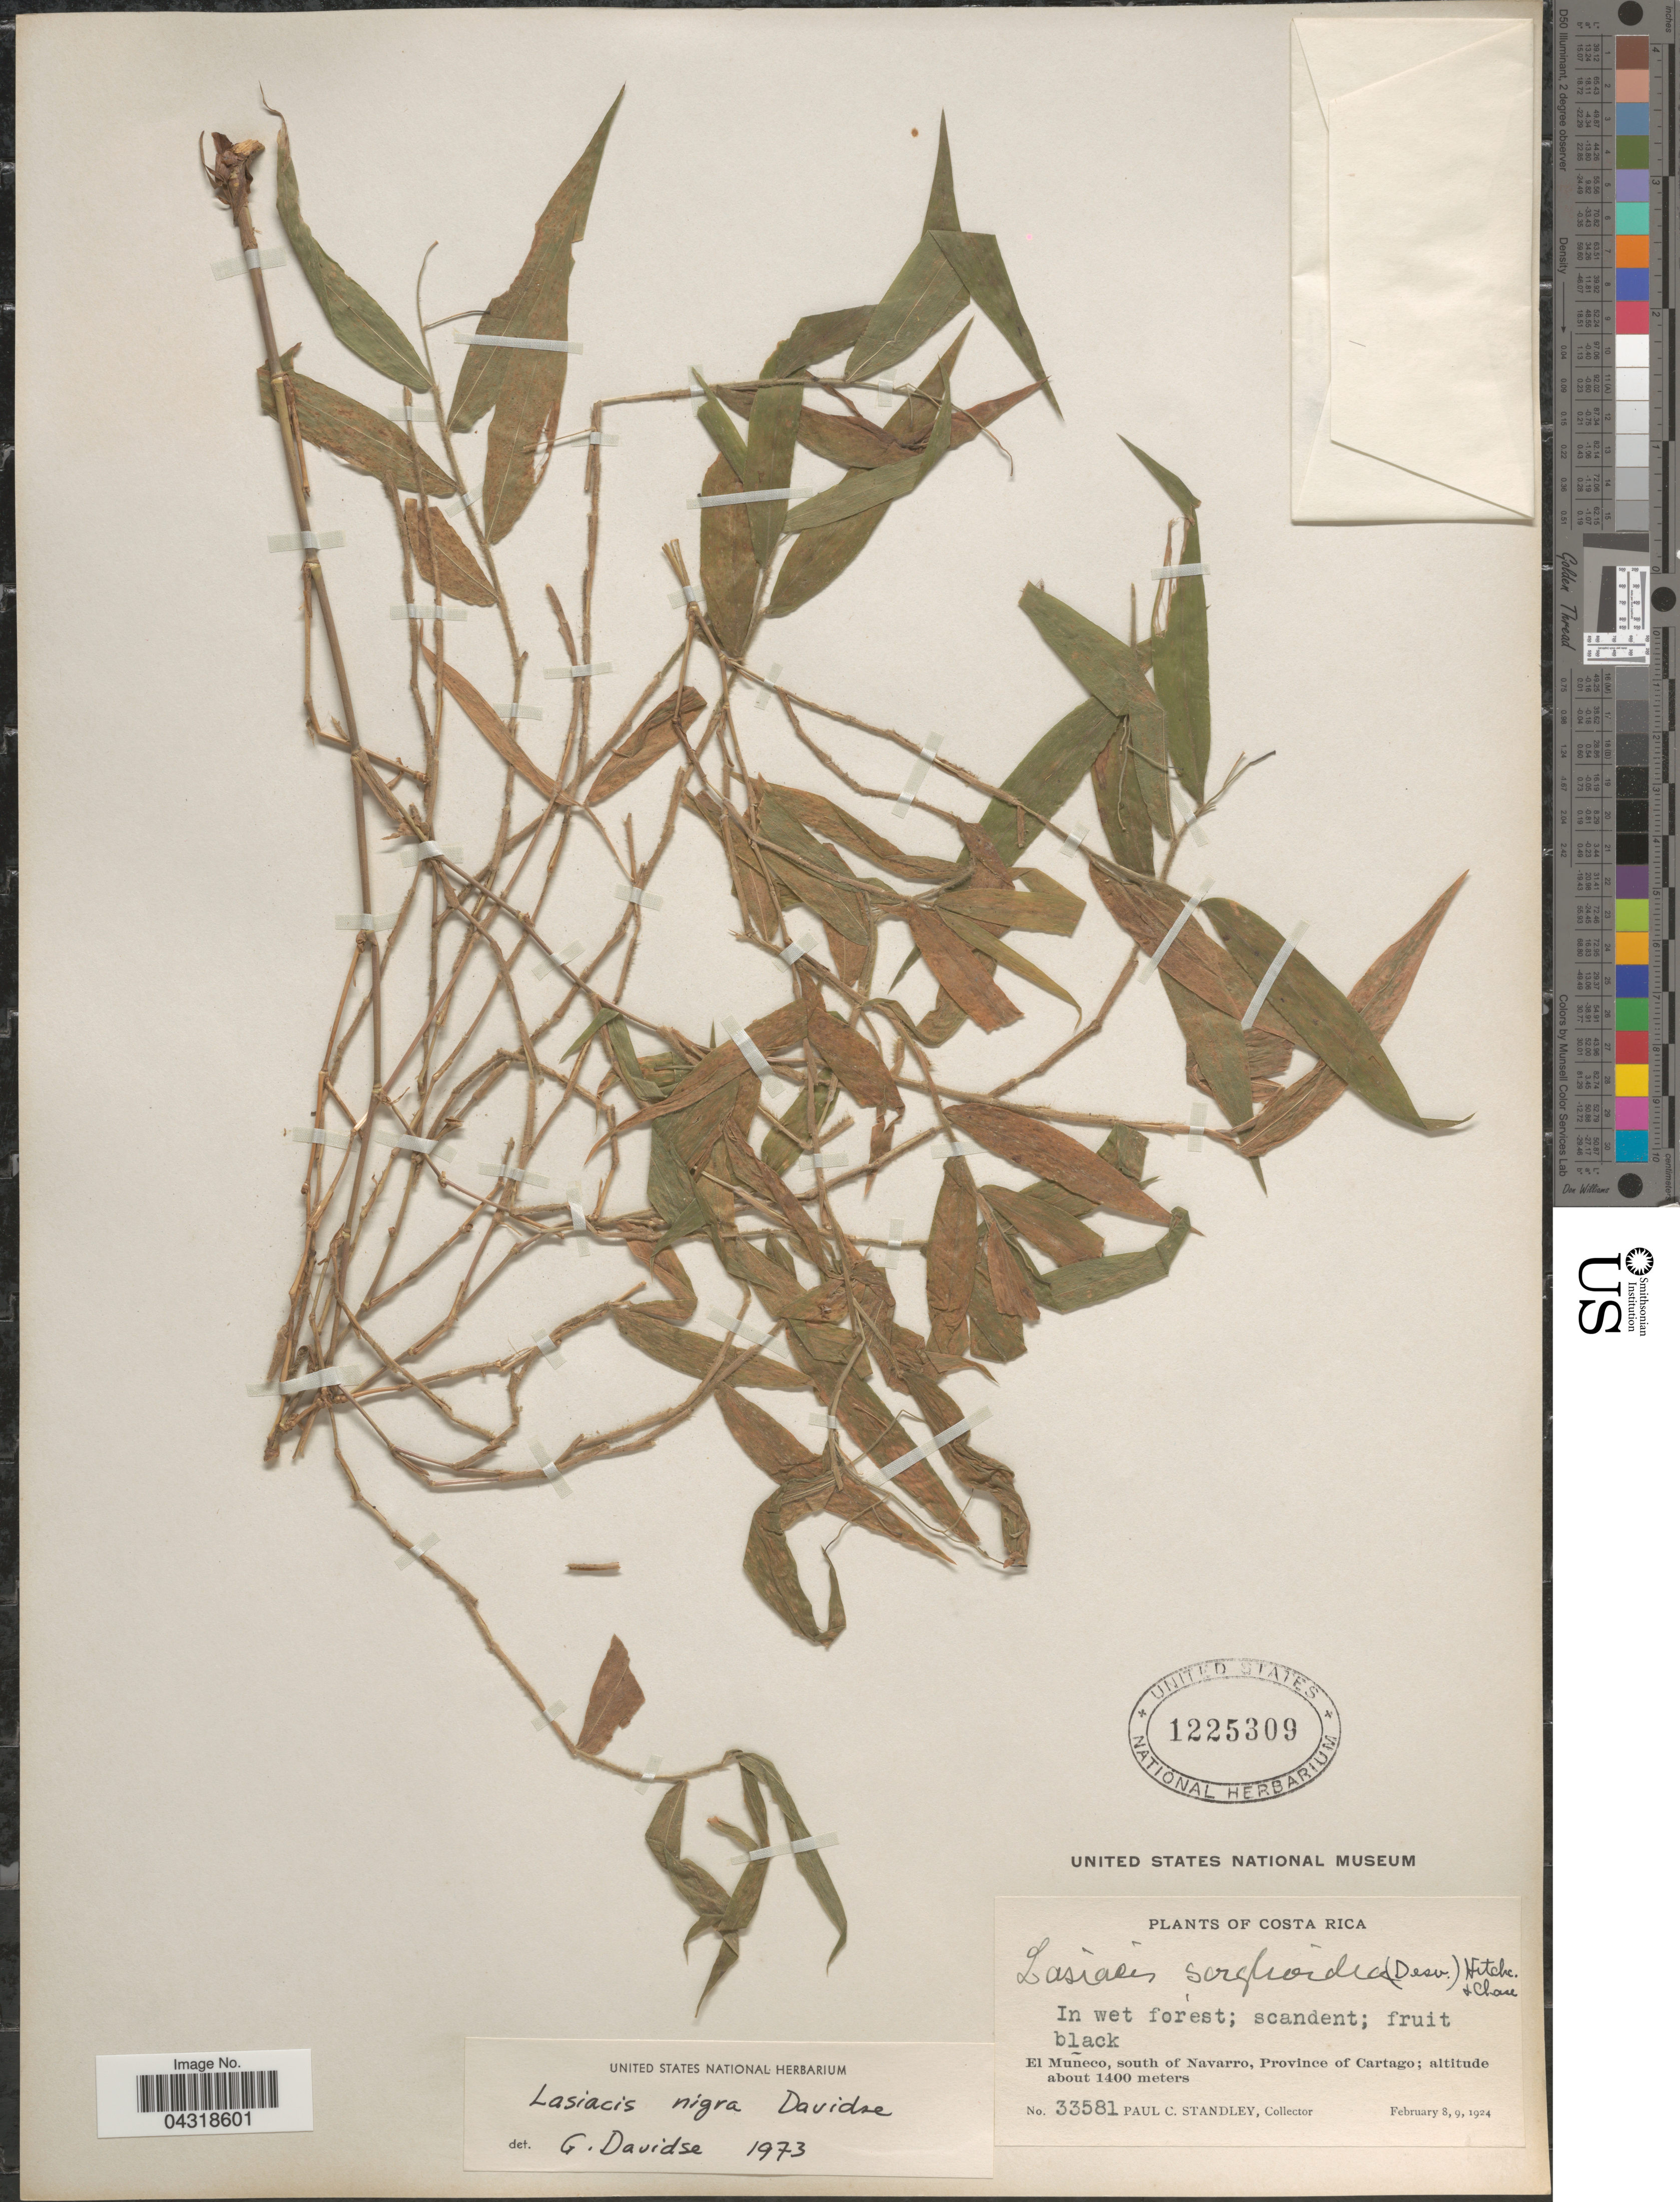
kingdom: Plantae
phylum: Tracheophyta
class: Liliopsida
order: Poales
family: Poaceae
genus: Lasiacis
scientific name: Lasiacis nigra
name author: Davidse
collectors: P. C. Standley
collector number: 33581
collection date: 1924-02-08/1924-02-09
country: Costa Rica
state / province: Cartago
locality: El Muñeco, south of Navarro.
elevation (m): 1400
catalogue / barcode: US 1225309